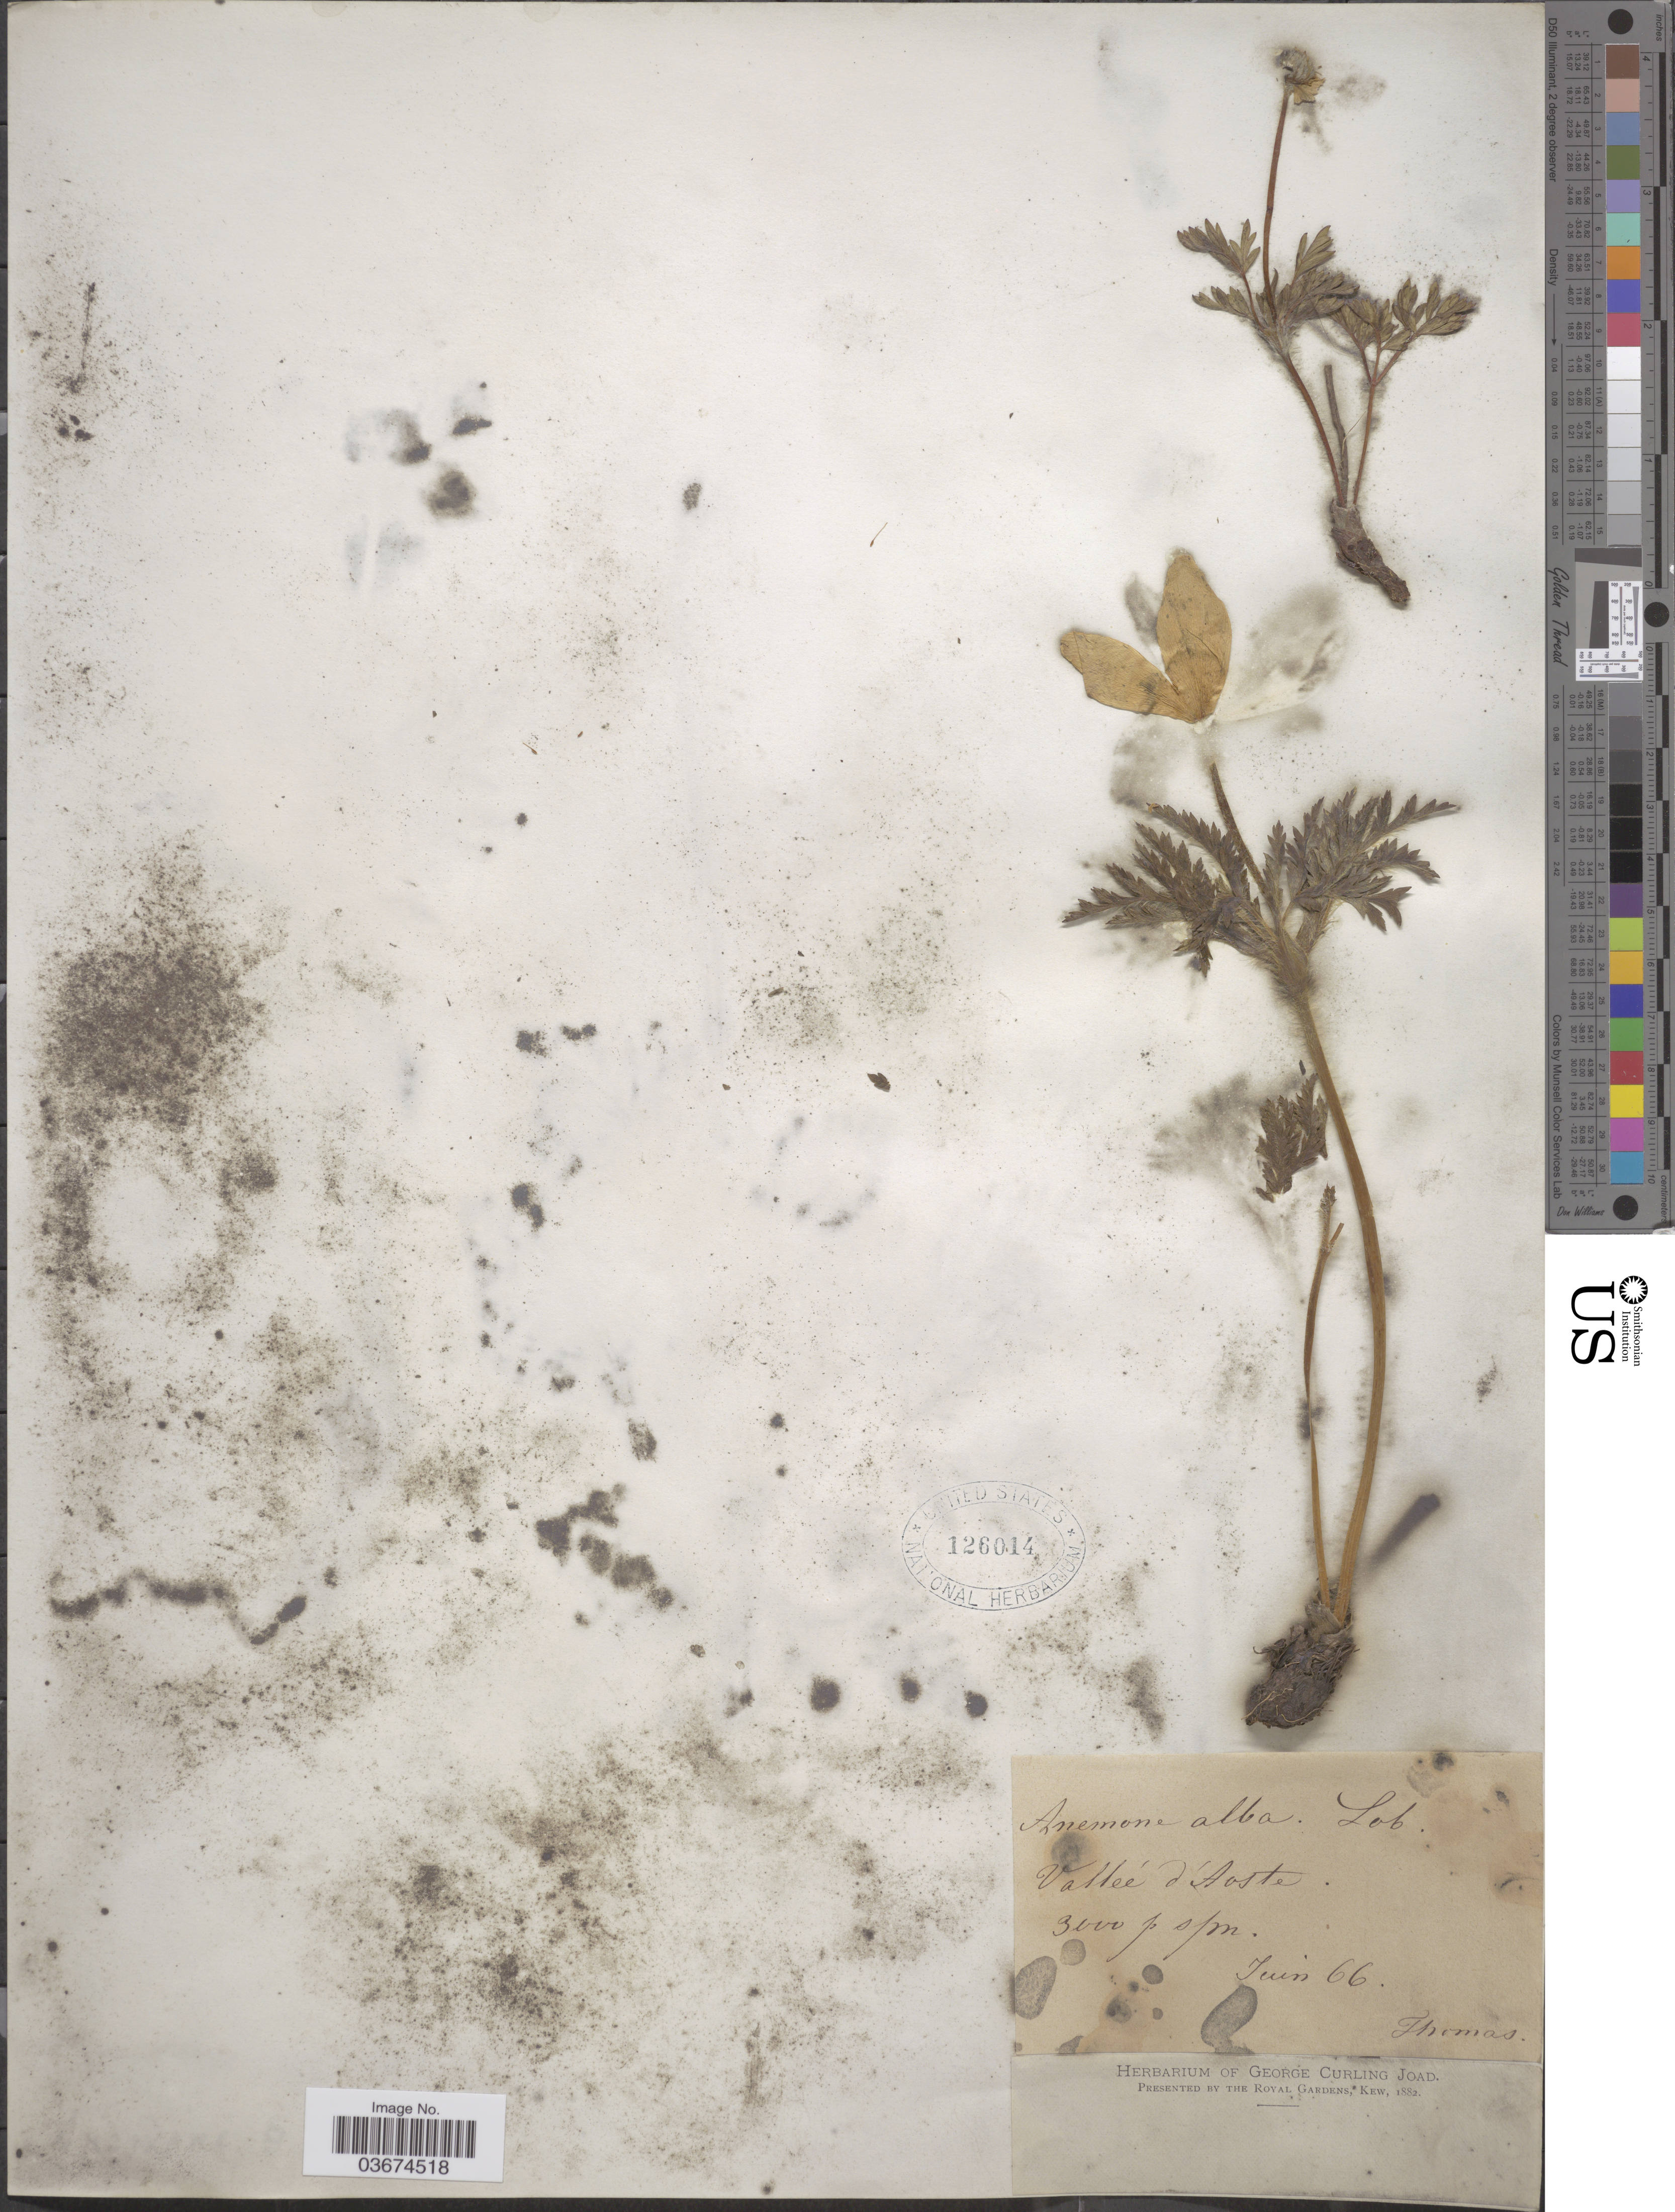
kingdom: Plantae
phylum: Tracheophyta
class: Magnoliopsida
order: Ranunculales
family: Ranunculaceae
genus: Pulsatilla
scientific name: Pulsatilla alba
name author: Rchb.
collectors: -- Thomas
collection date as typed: Transcribed d/m/y: /6/66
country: Italy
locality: Vallée d'Aoste.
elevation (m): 914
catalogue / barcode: US 126014